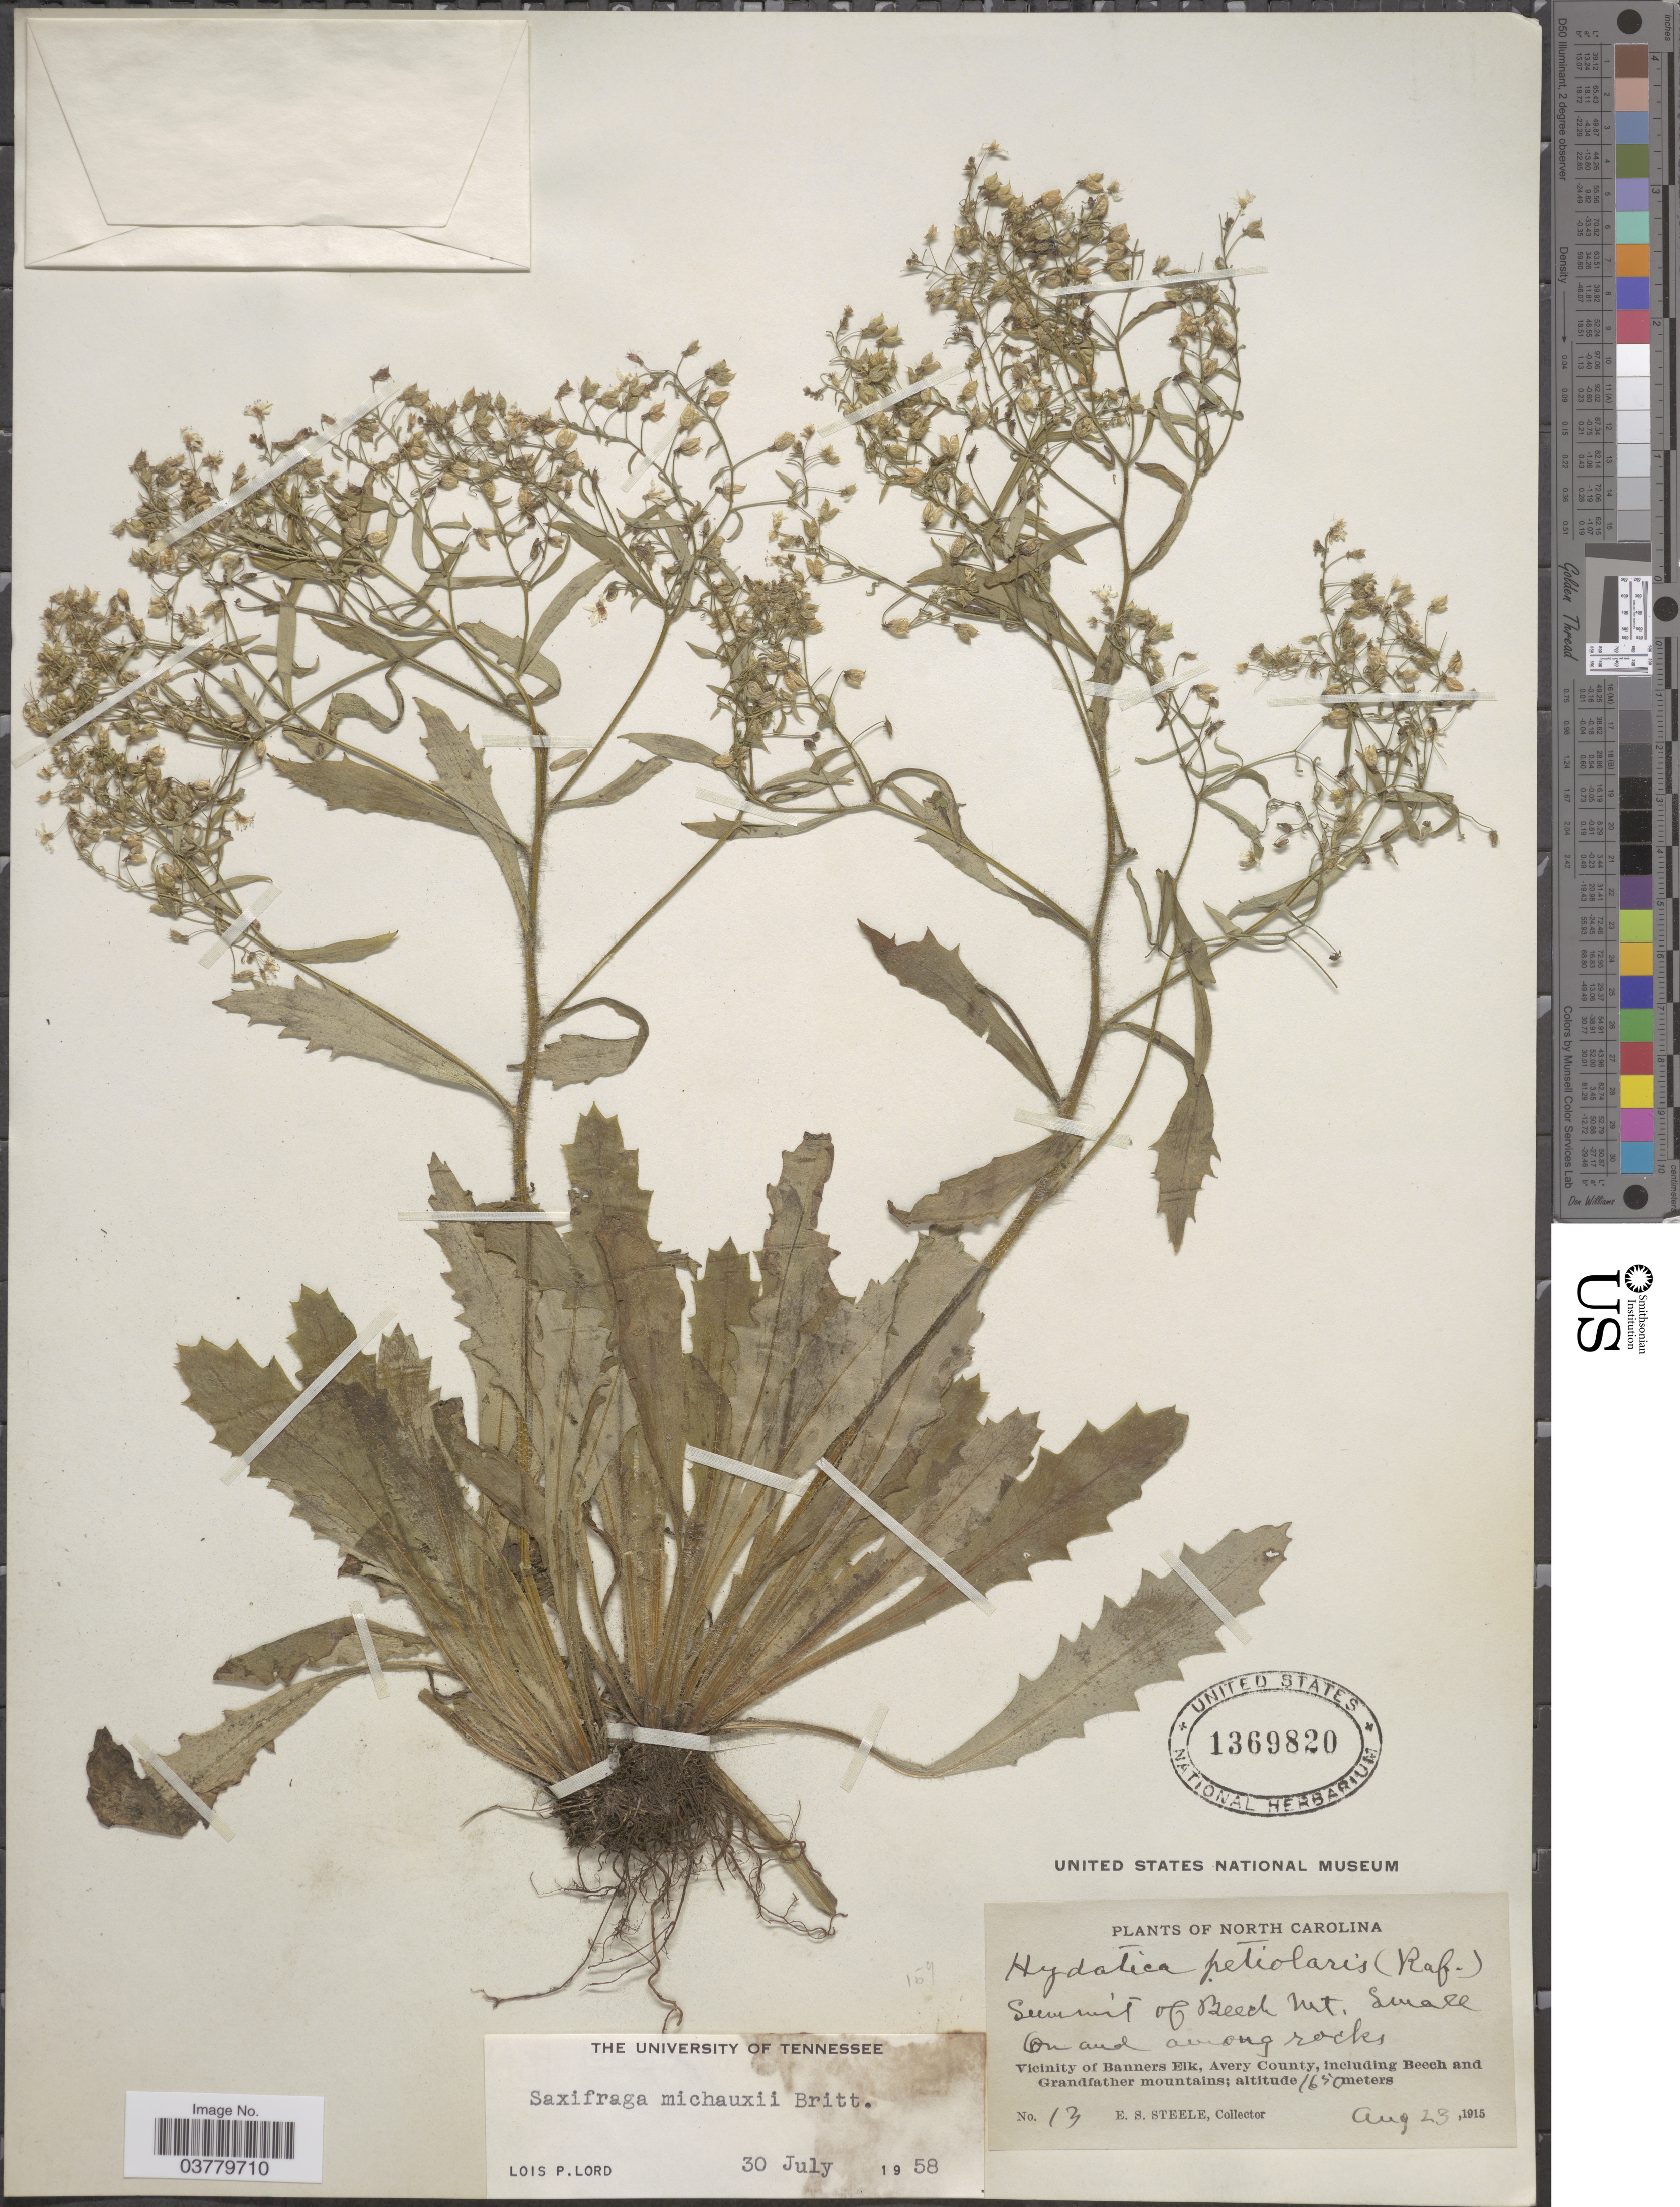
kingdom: Plantae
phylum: Tracheophyta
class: Magnoliopsida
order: Saxifragales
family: Saxifragaceae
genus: Micranthes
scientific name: Micranthes petiolaris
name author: (Raf.) Bush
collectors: E. Steele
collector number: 13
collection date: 1915-08-23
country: United States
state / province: North Carolina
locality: Summit of Beech Mt. Vicinity of Banners Elk, Avery County, including Beech and Grandfather mountains.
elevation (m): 1650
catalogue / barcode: US 1369820